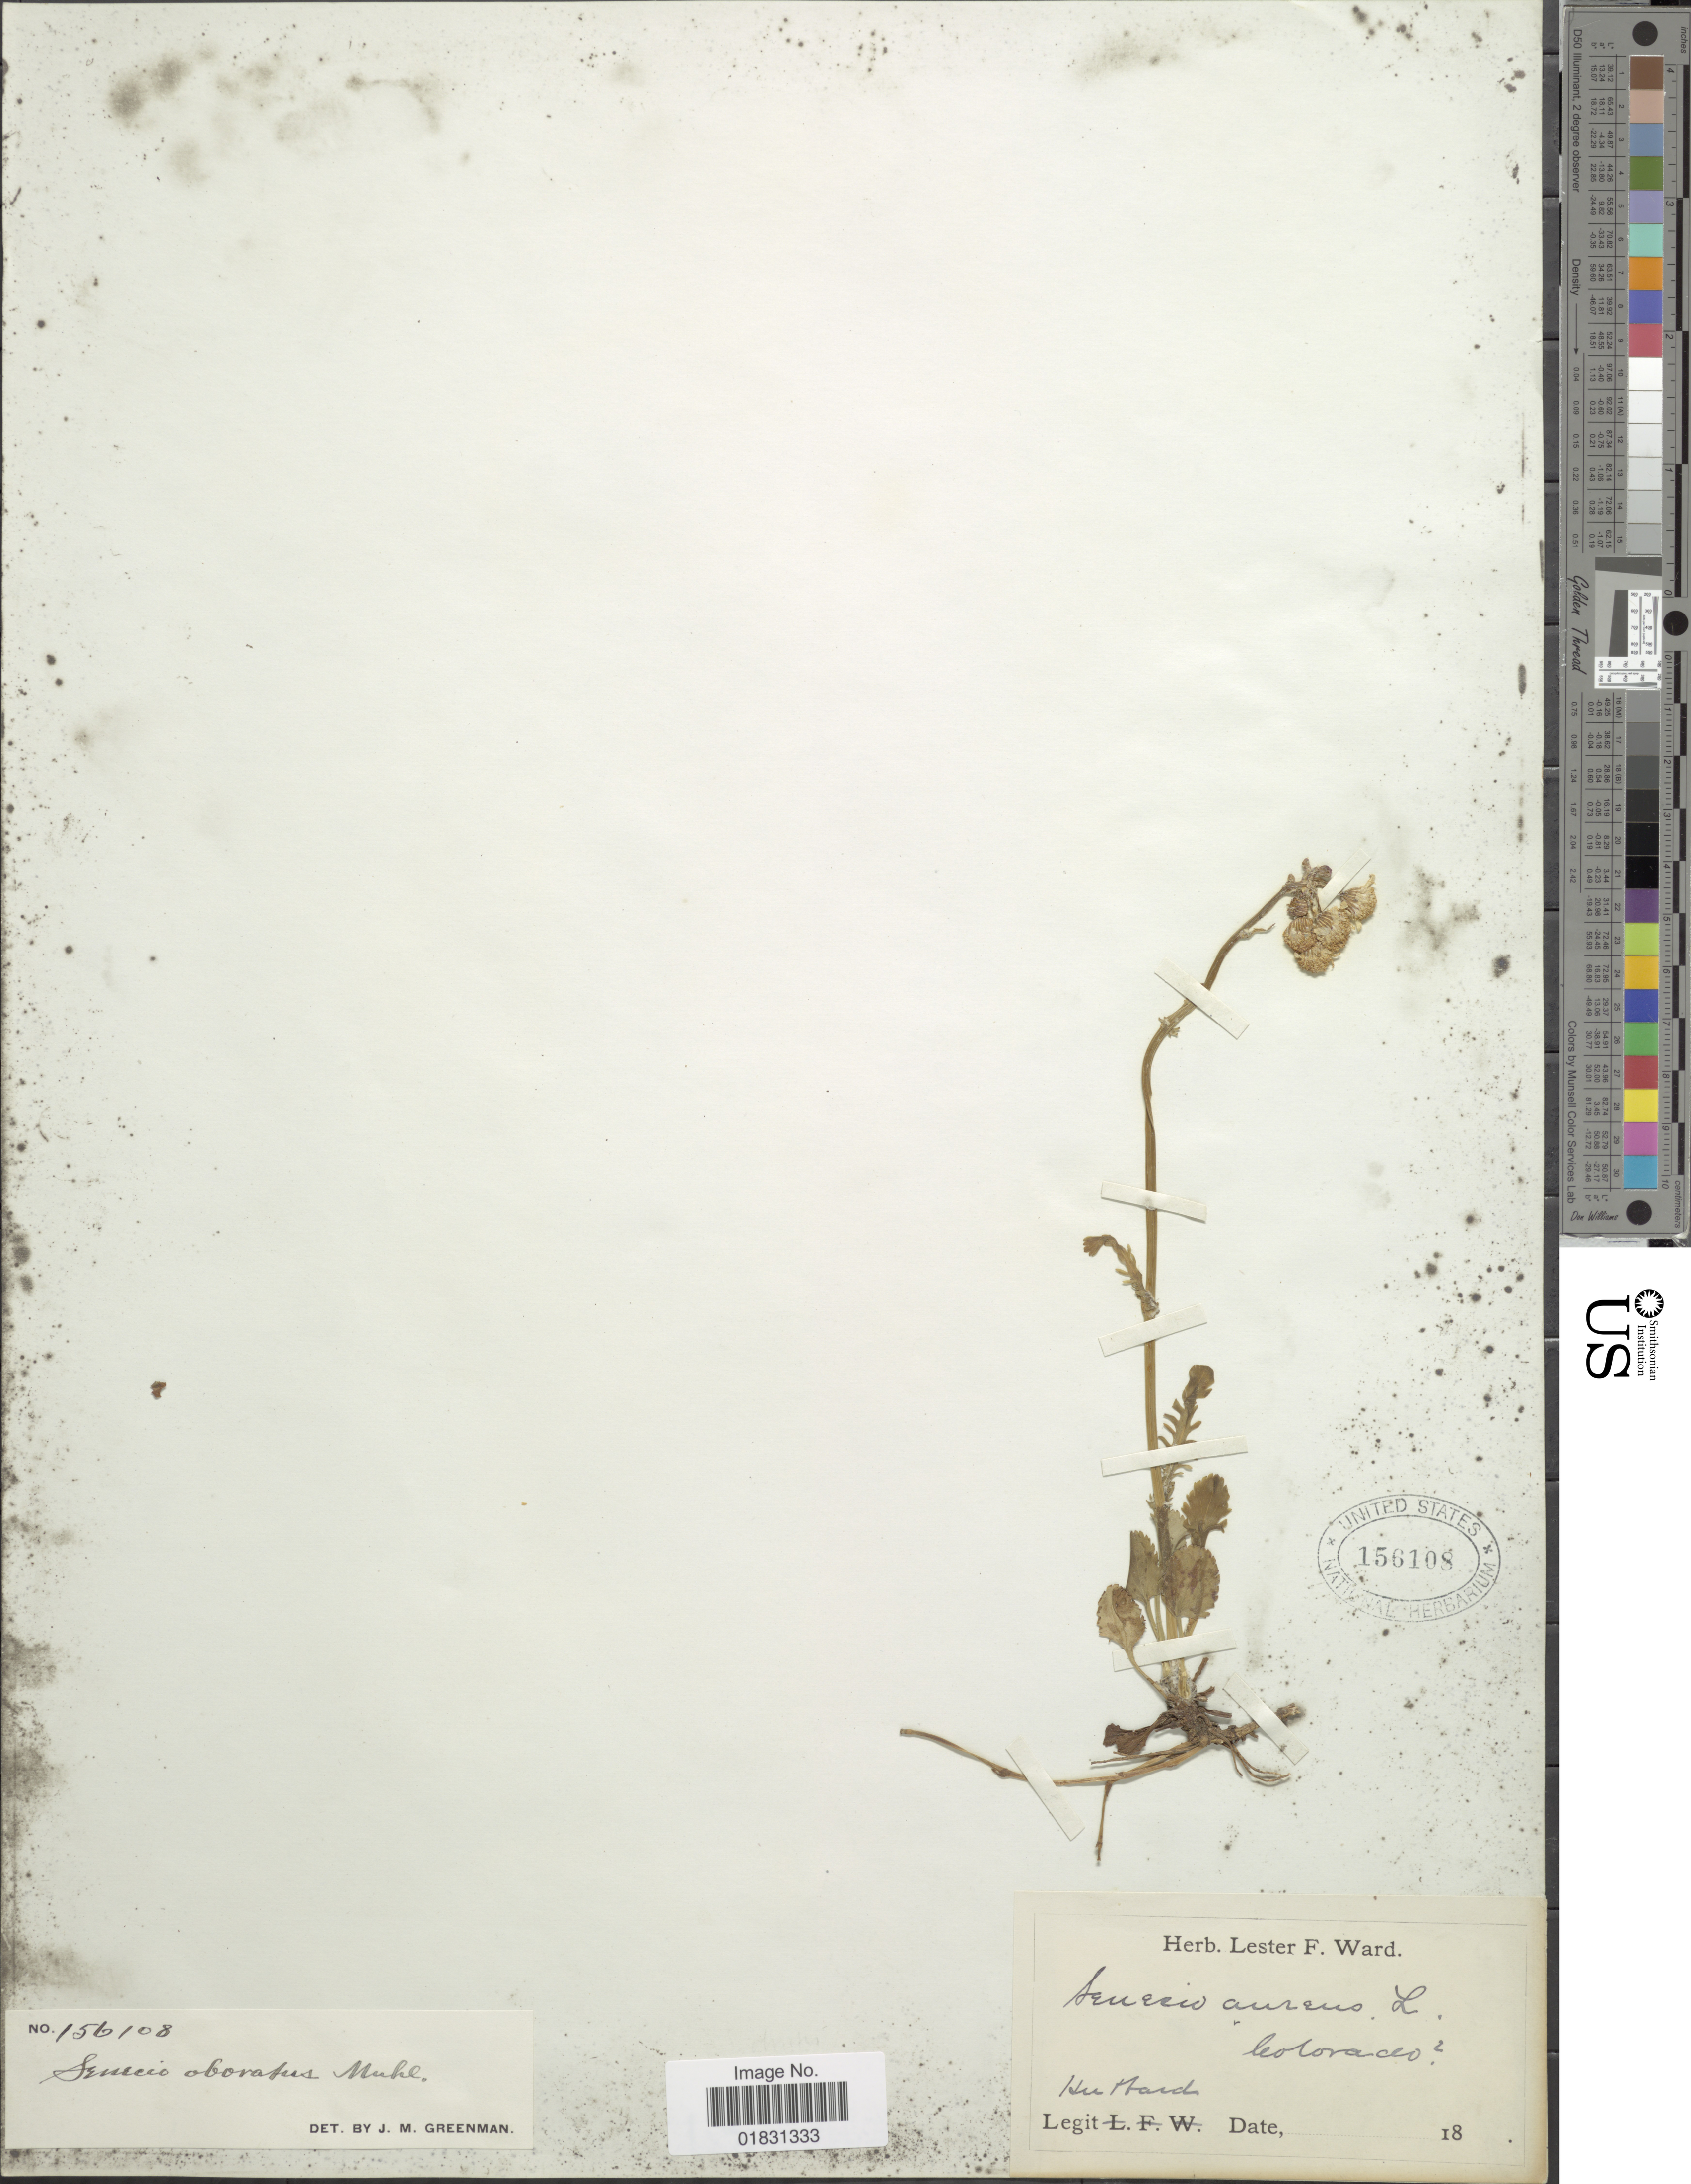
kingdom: Plantae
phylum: Tracheophyta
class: Magnoliopsida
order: Asterales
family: Asteraceae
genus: Packera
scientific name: Packera obovata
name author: (Muhl. ex Willd.) W.A. Weber & Á. Löve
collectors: ex herb. Lester F. Ward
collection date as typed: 18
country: United States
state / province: Colorado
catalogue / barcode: US 156108